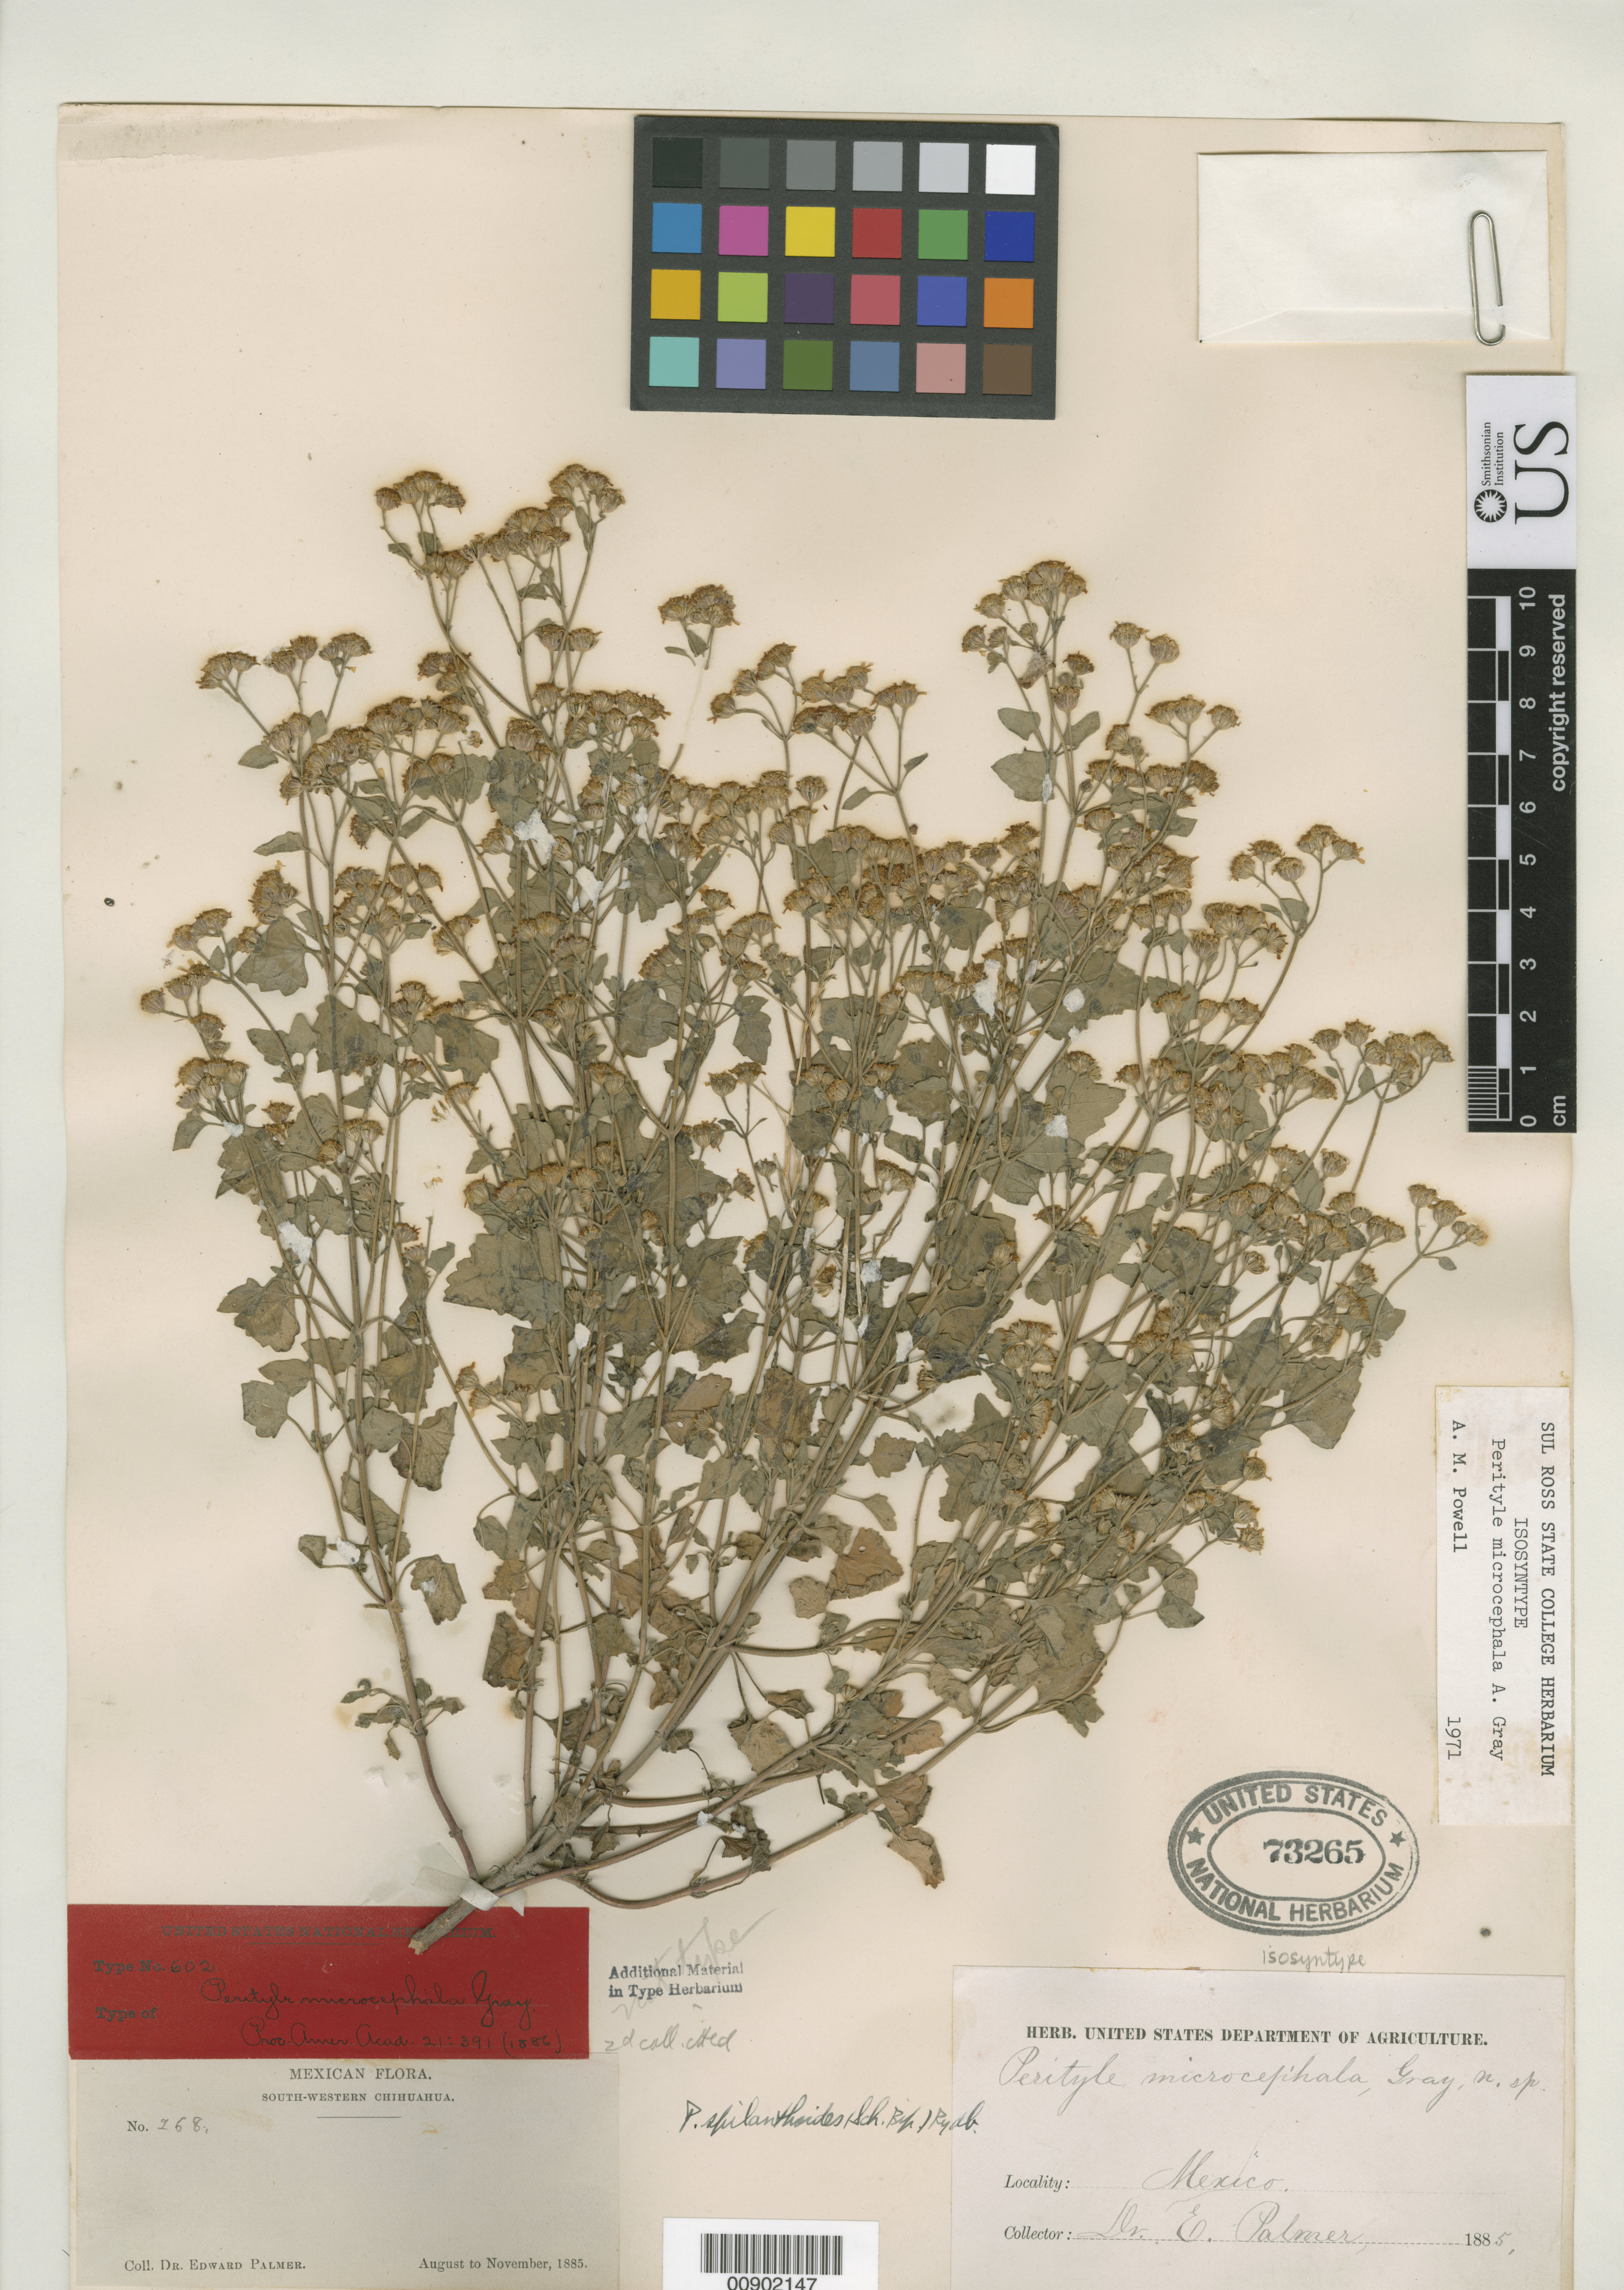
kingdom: Plantae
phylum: Tracheophyta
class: Magnoliopsida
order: Asterales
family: Asteraceae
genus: Perityle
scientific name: Perityle microcephala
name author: A. Gray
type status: Isosyntype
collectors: E. Palmer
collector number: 268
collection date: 1885-08/1885-11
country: Mexico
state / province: Chihuahua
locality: South-western Chihuahua.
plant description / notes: Lectotype collection is Pringle 571 as designated by A.M. Powell, Rhodora 76: 269 (1974).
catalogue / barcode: US 73265